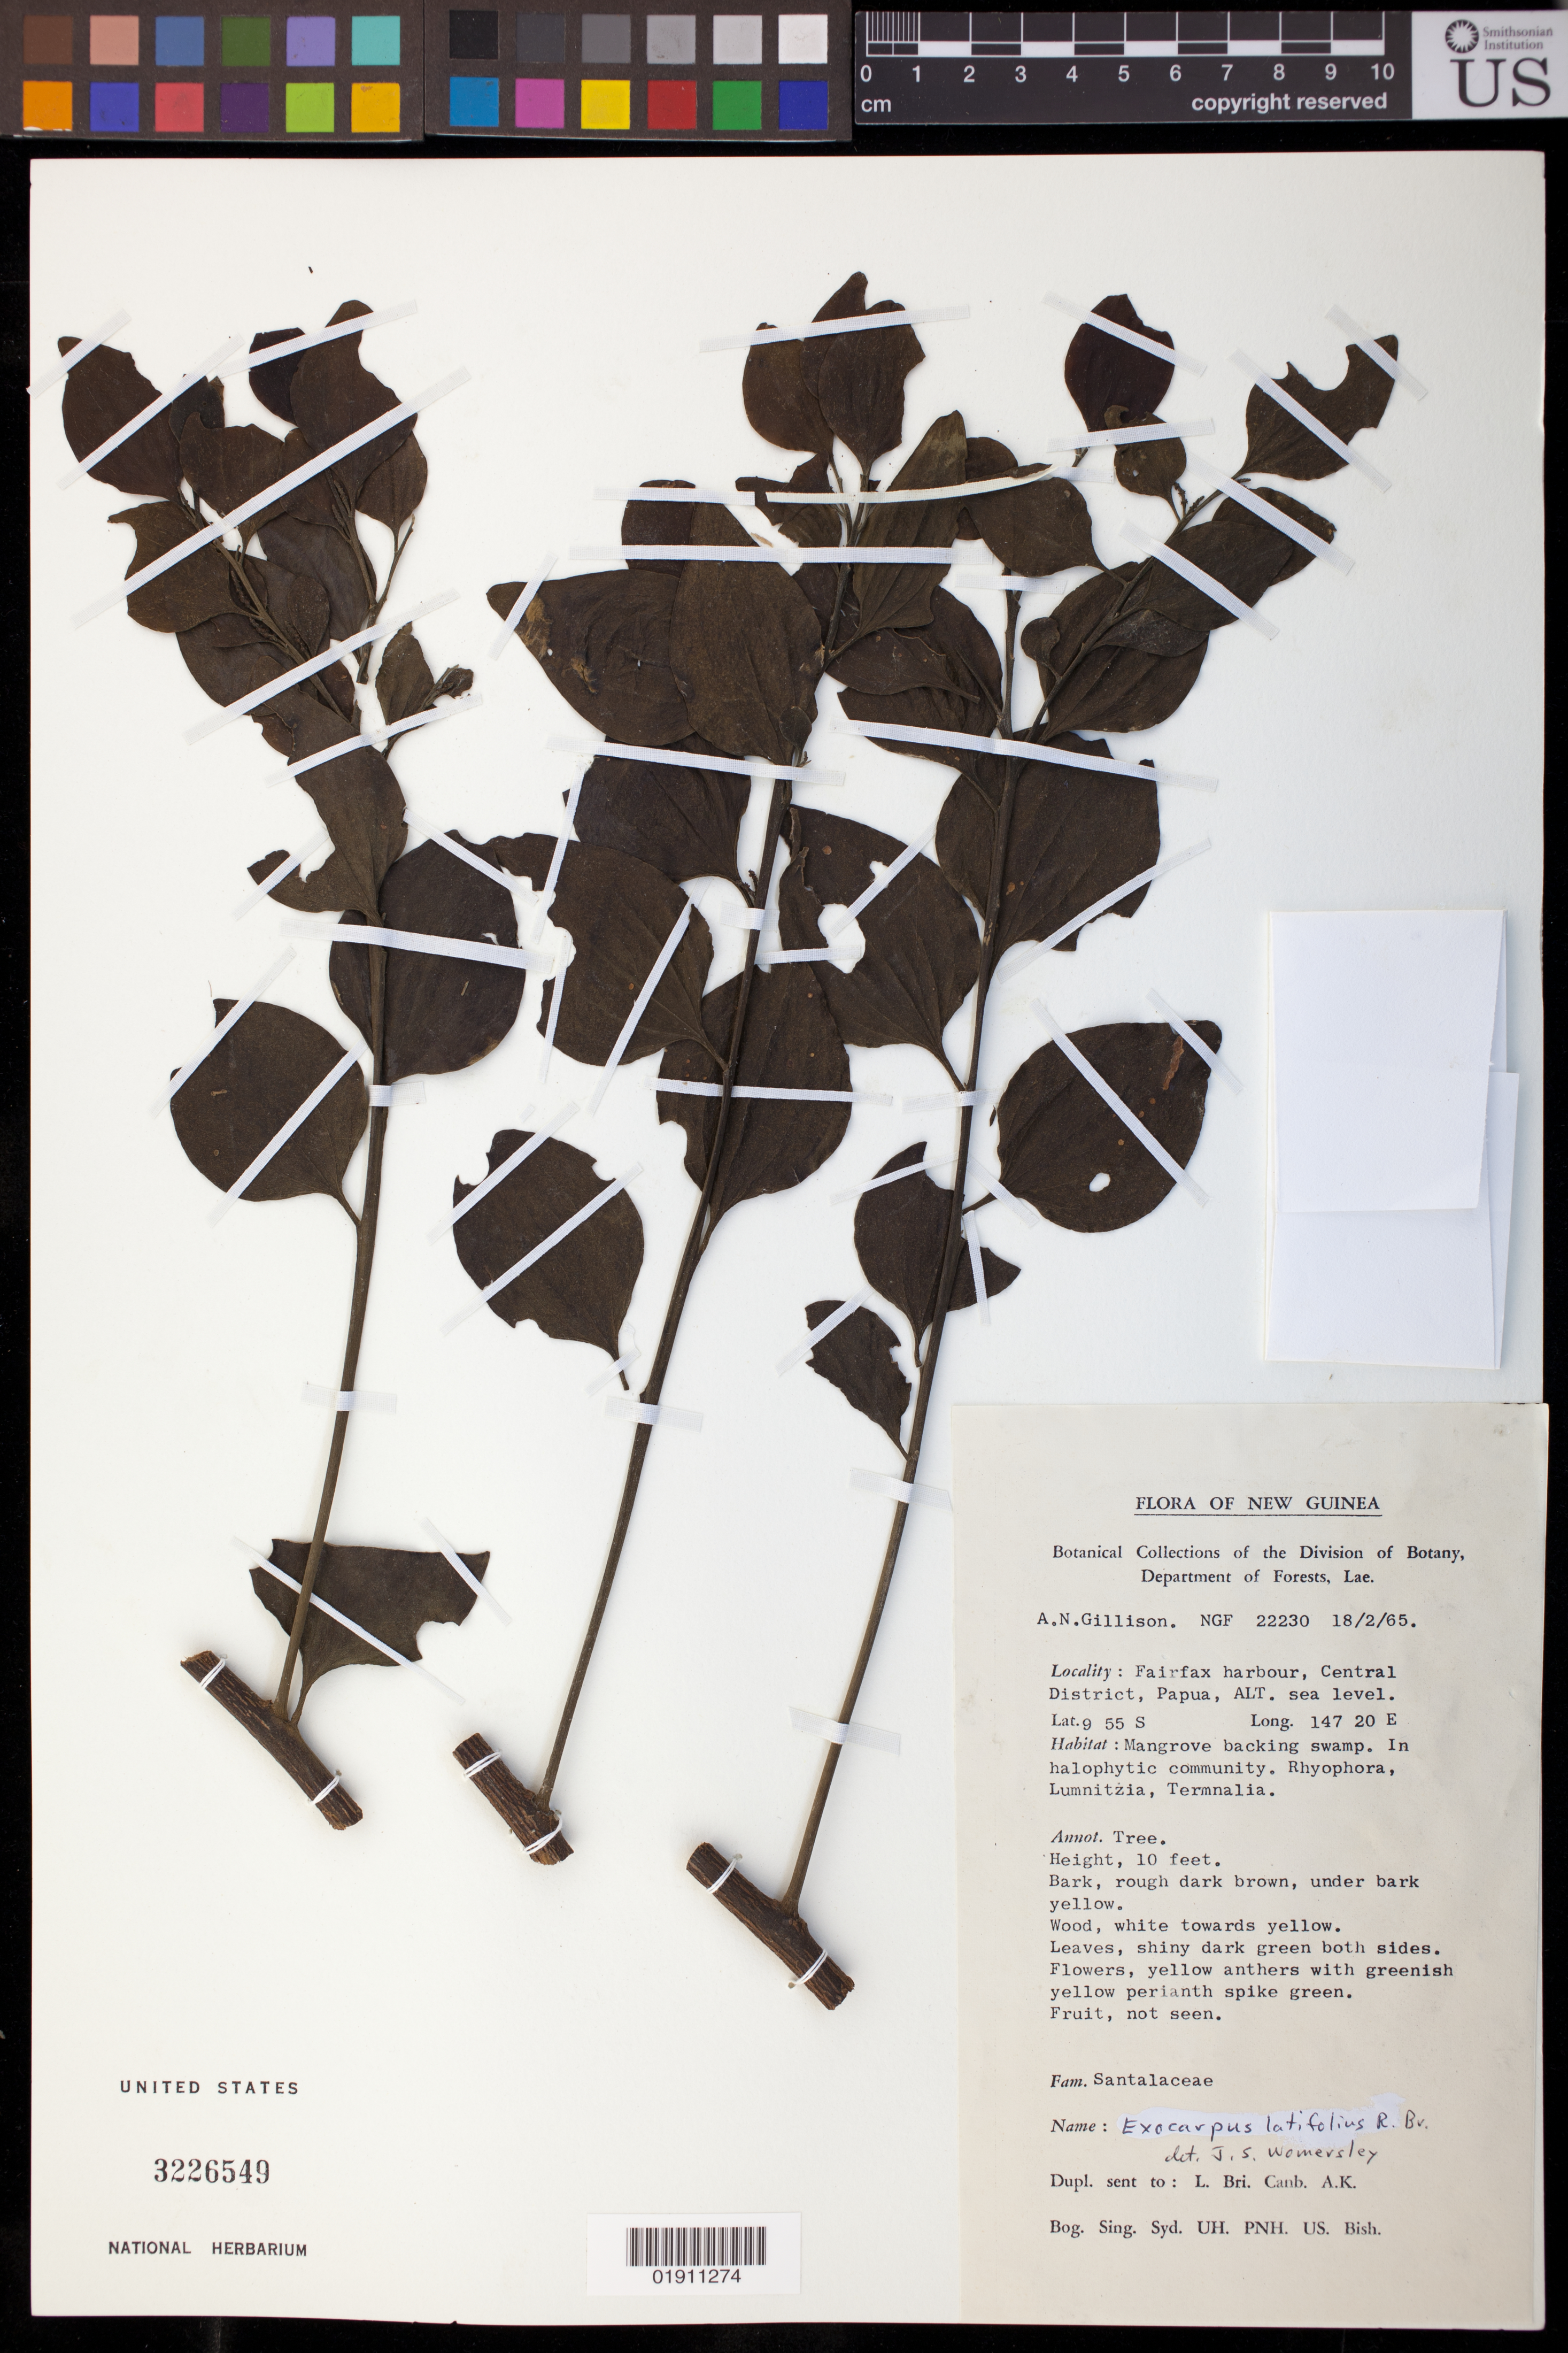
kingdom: Plantae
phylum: Tracheophyta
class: Magnoliopsida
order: Santalales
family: Santalaceae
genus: Exocarpos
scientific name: Exocarpos latifolius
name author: R. Br.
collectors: A. Gillison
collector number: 22230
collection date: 1965-02-18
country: Papua New Guinea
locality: Fairfax harbor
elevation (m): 0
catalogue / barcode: US 3226549